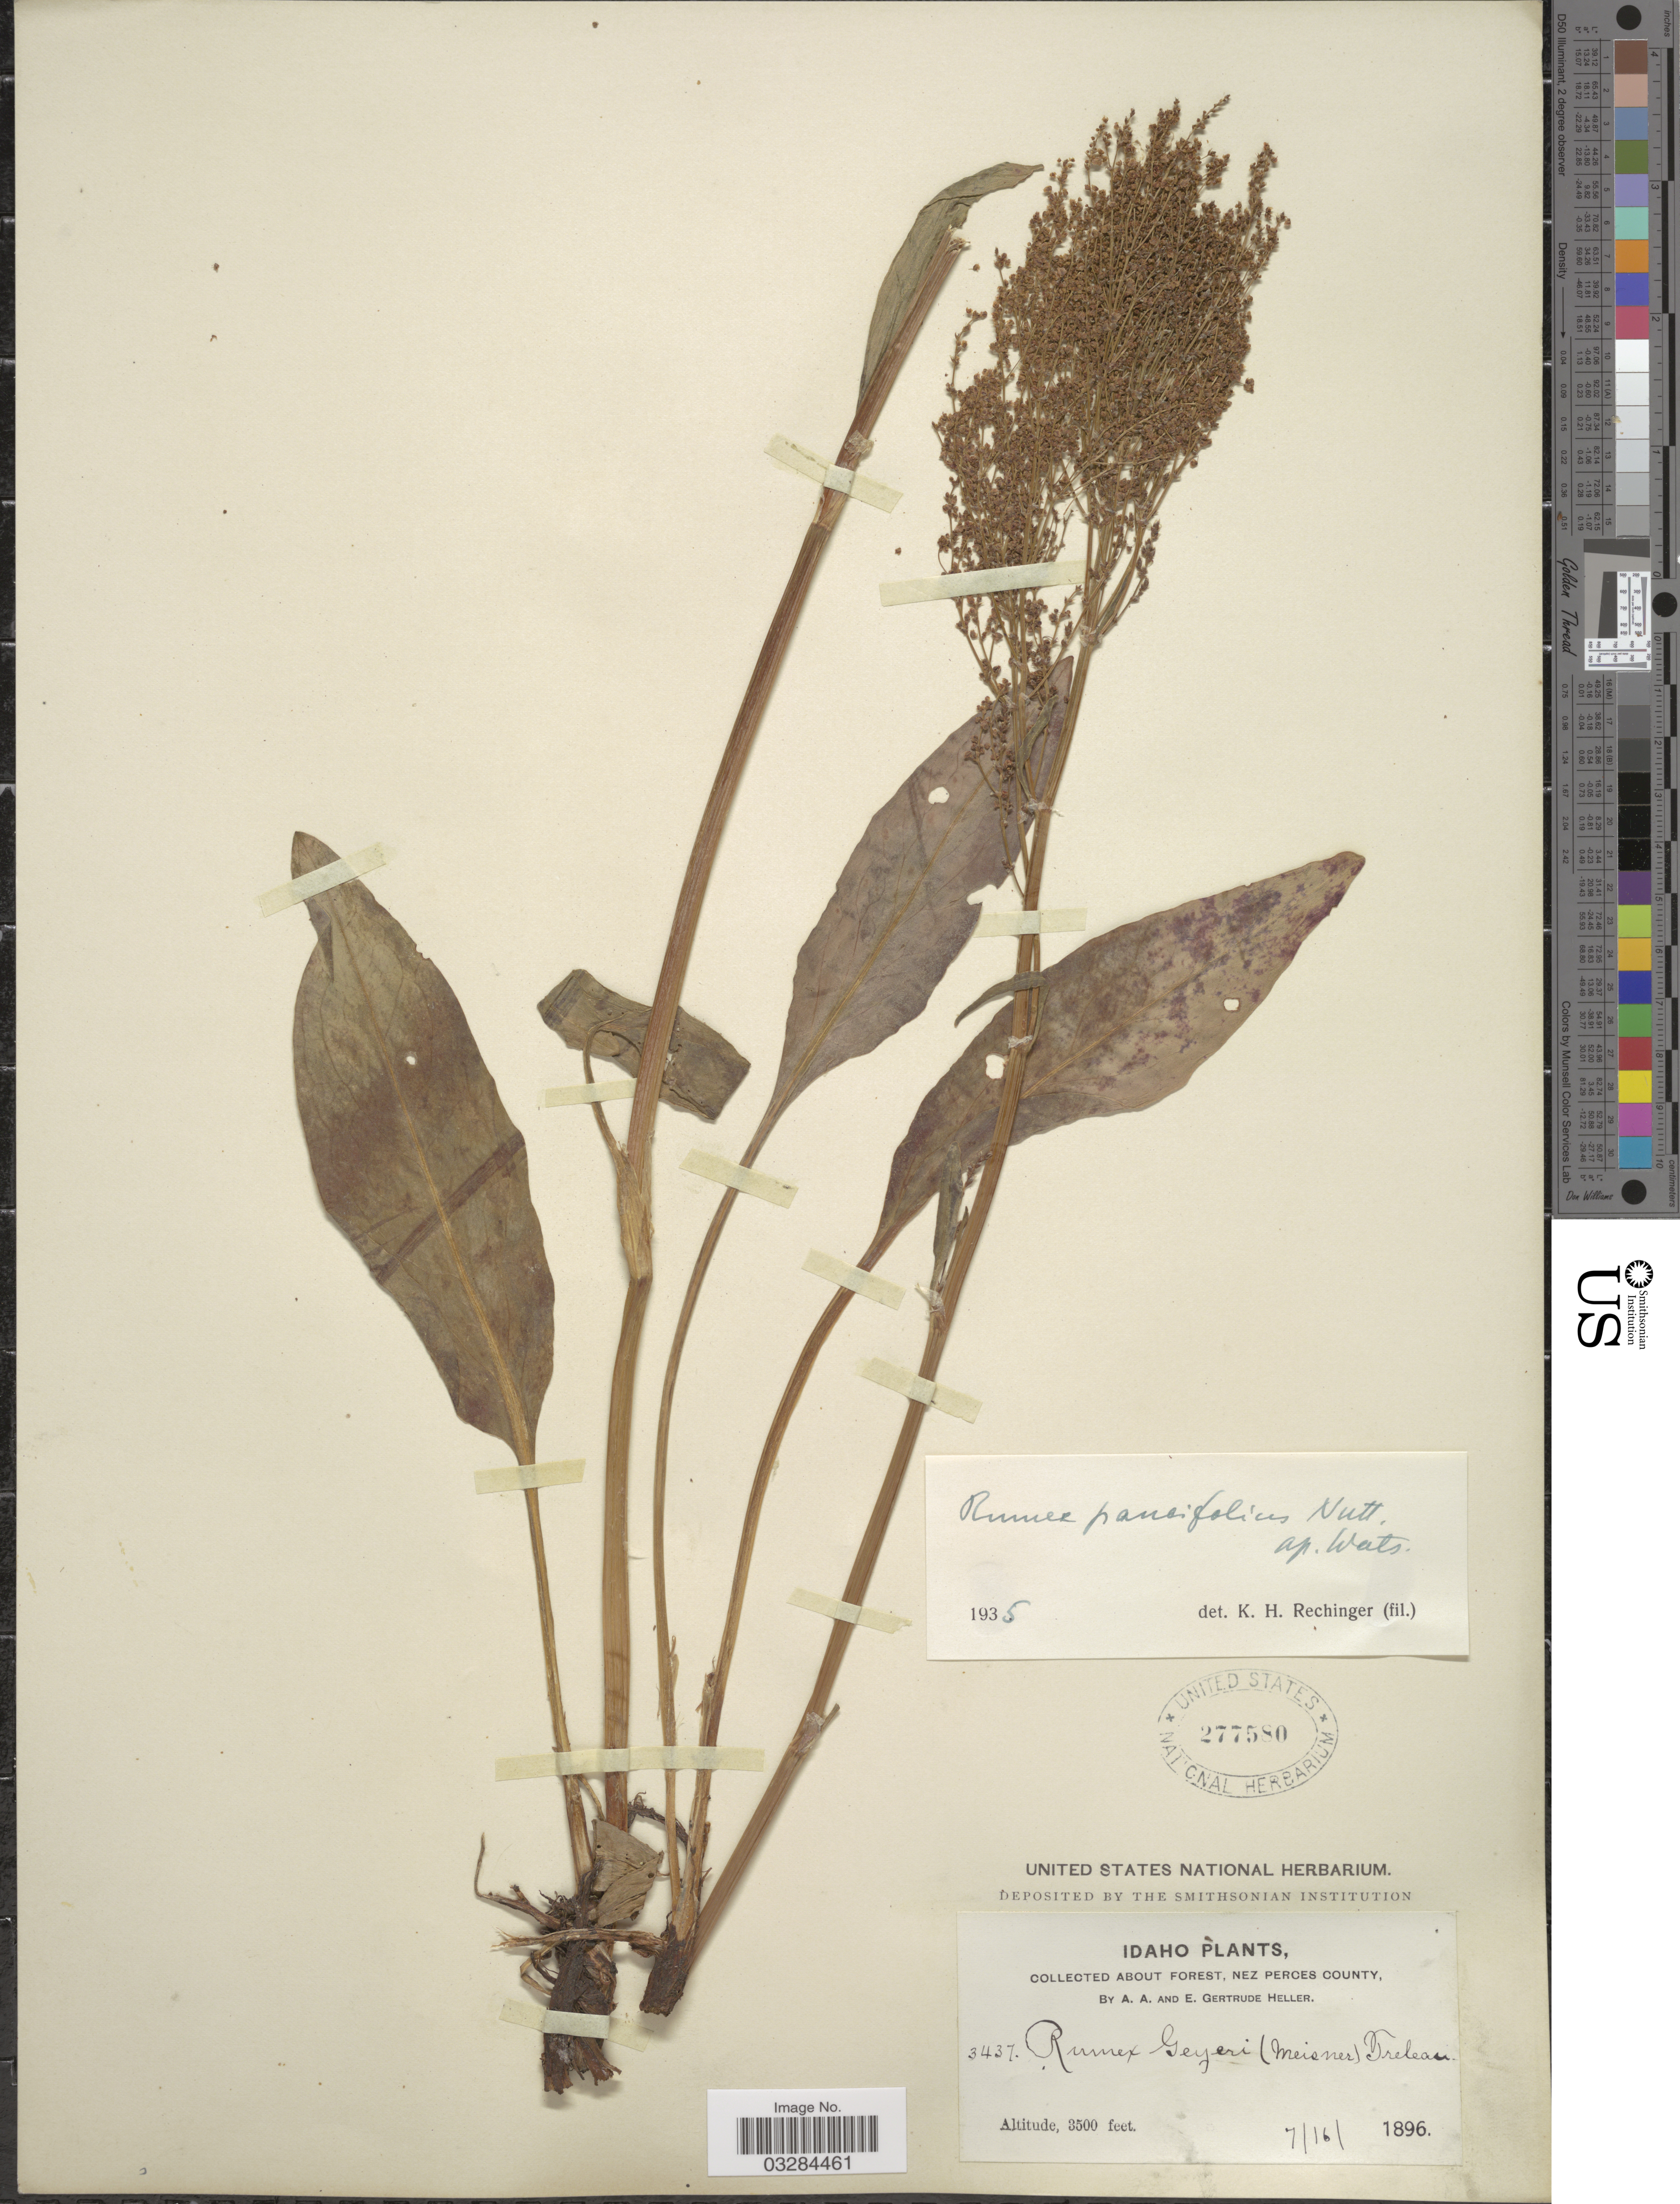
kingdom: Plantae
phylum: Tracheophyta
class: Magnoliopsida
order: Caryophyllales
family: Polygonaceae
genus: Rumex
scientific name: Rumex paucifolius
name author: Nutt.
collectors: A. A. Heller & E. G. Heller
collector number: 3437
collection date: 1896-07-16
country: United States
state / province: Idaho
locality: About Forest, Nez Perces County.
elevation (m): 1067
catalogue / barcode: US 277580